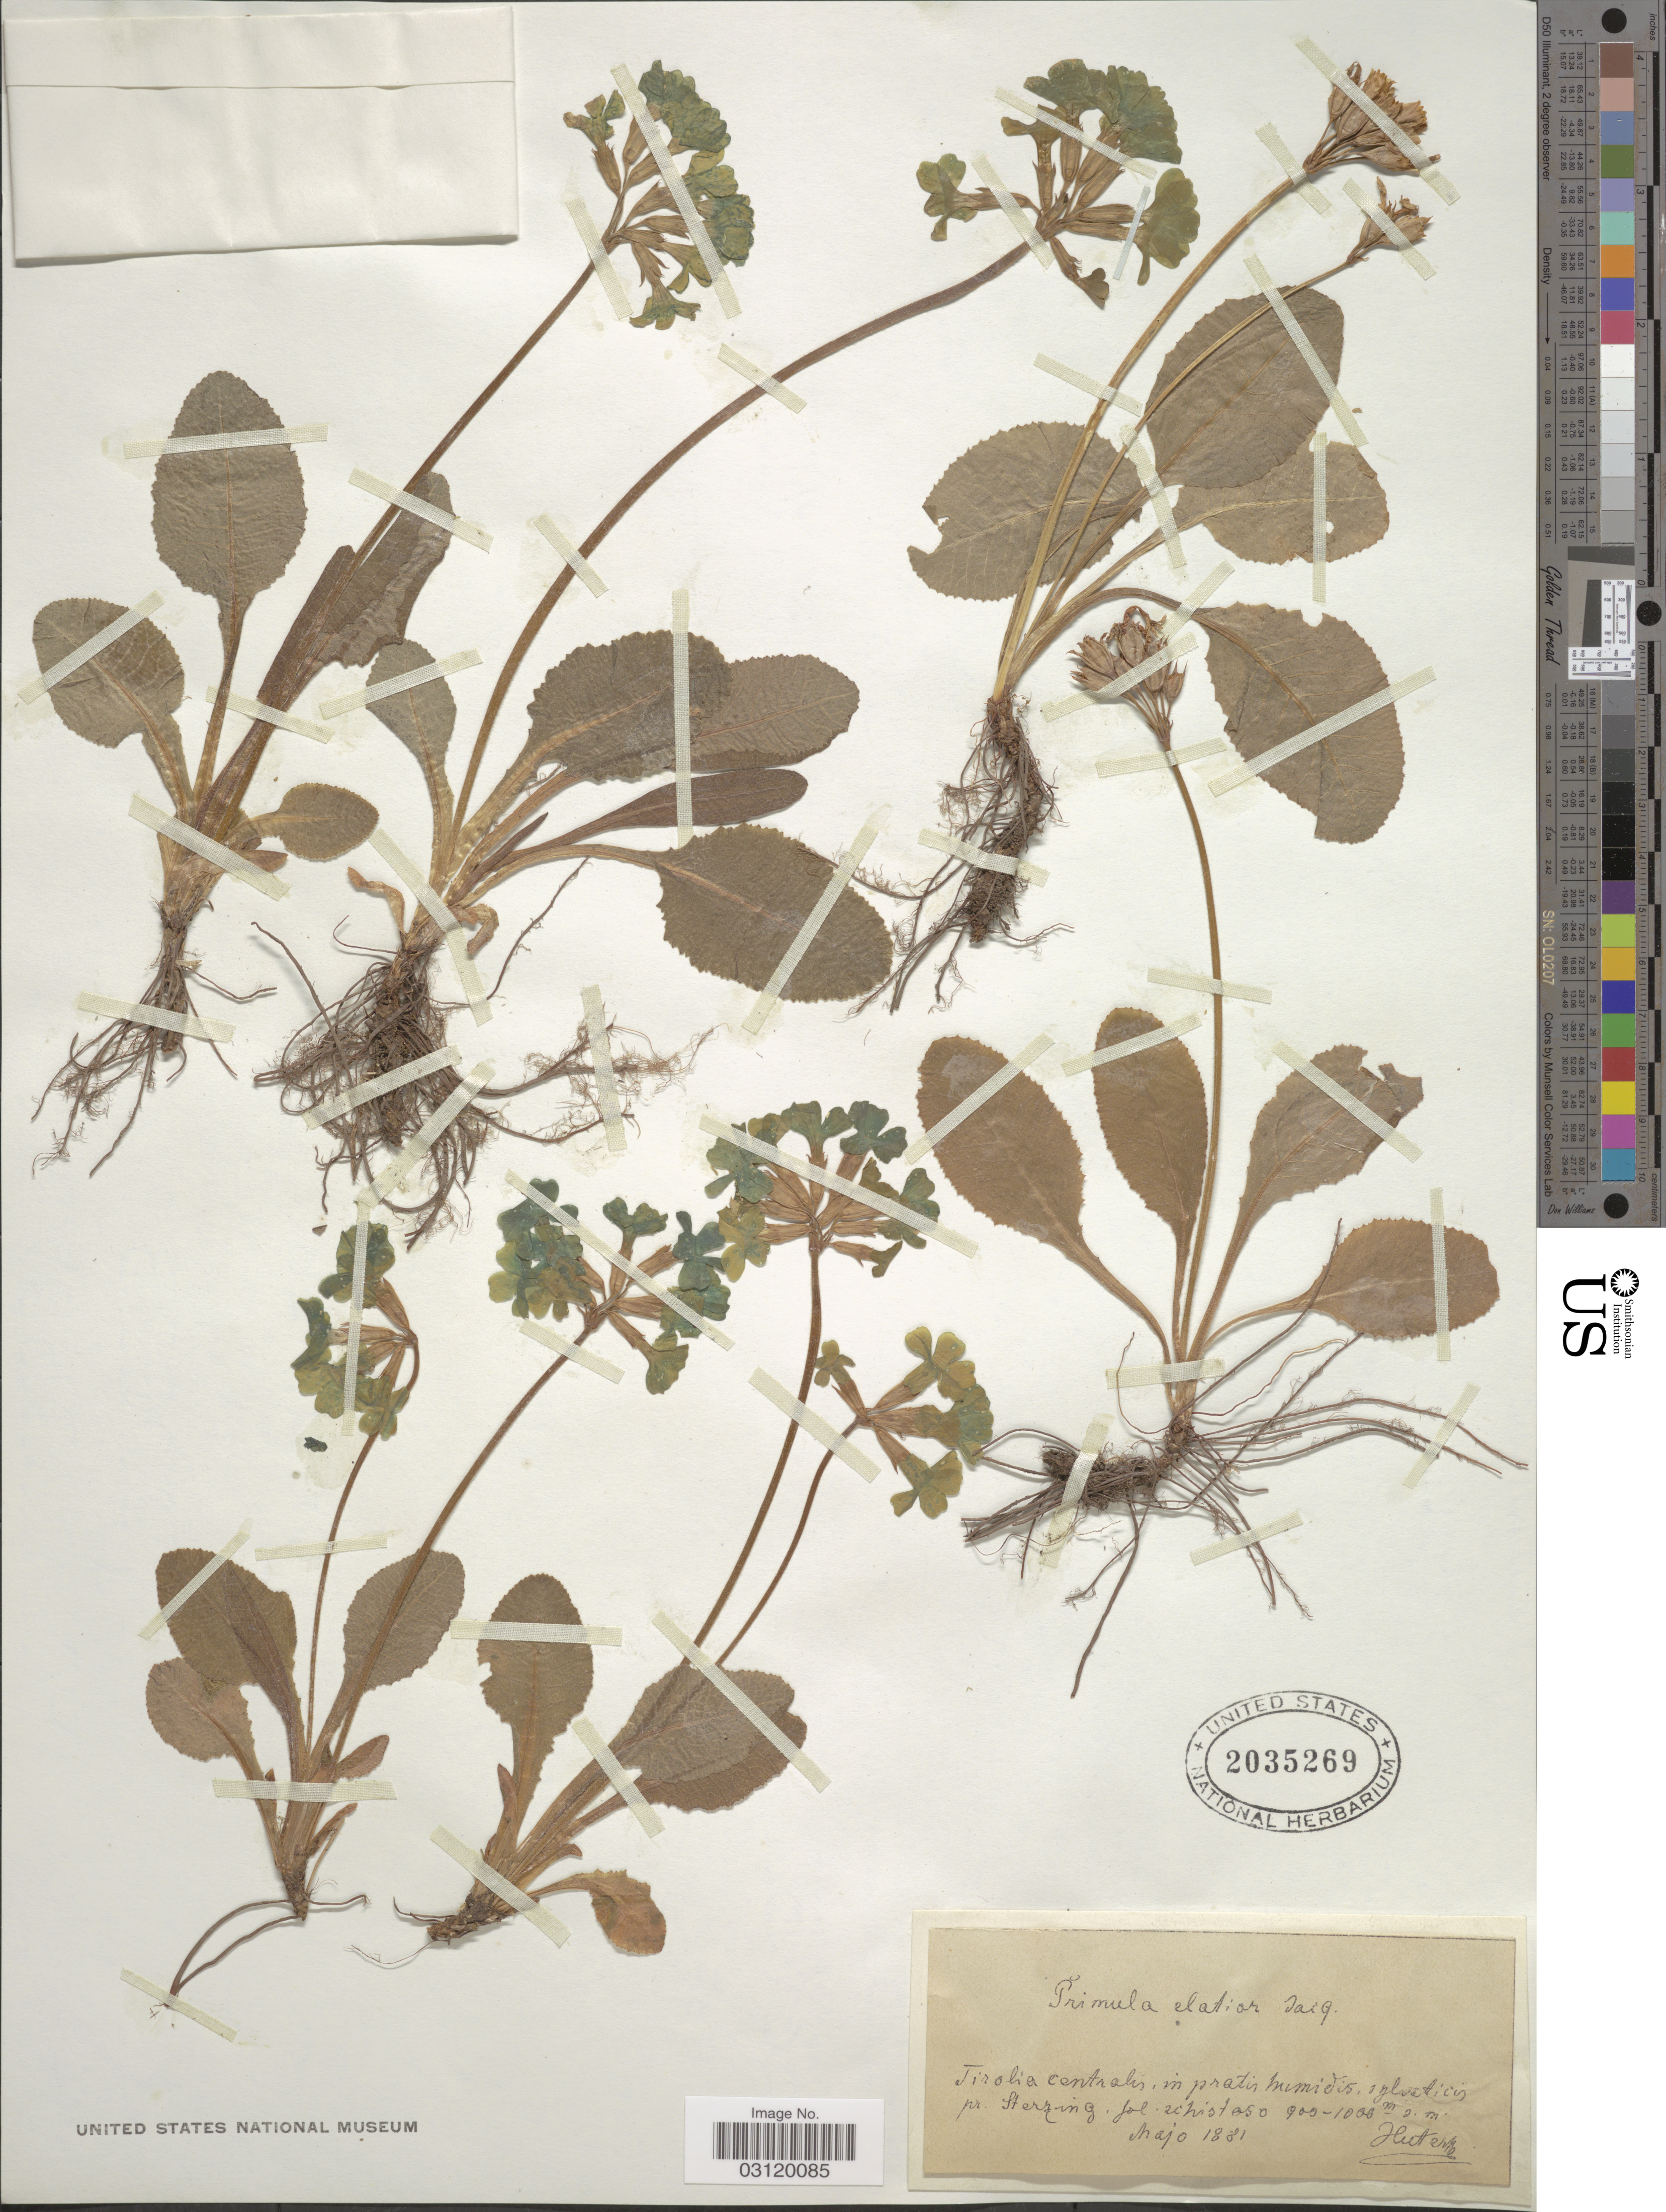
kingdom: Plantae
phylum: Tracheophyta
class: Magnoliopsida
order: Ericales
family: Primulaceae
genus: Primula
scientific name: Primula elatior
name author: (L.) Hill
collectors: -. Huter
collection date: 1881-05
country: Italy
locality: Tirolia centralis, in pratis humidis, schistoso pr. Sterzing.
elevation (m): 900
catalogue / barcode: US 2035269